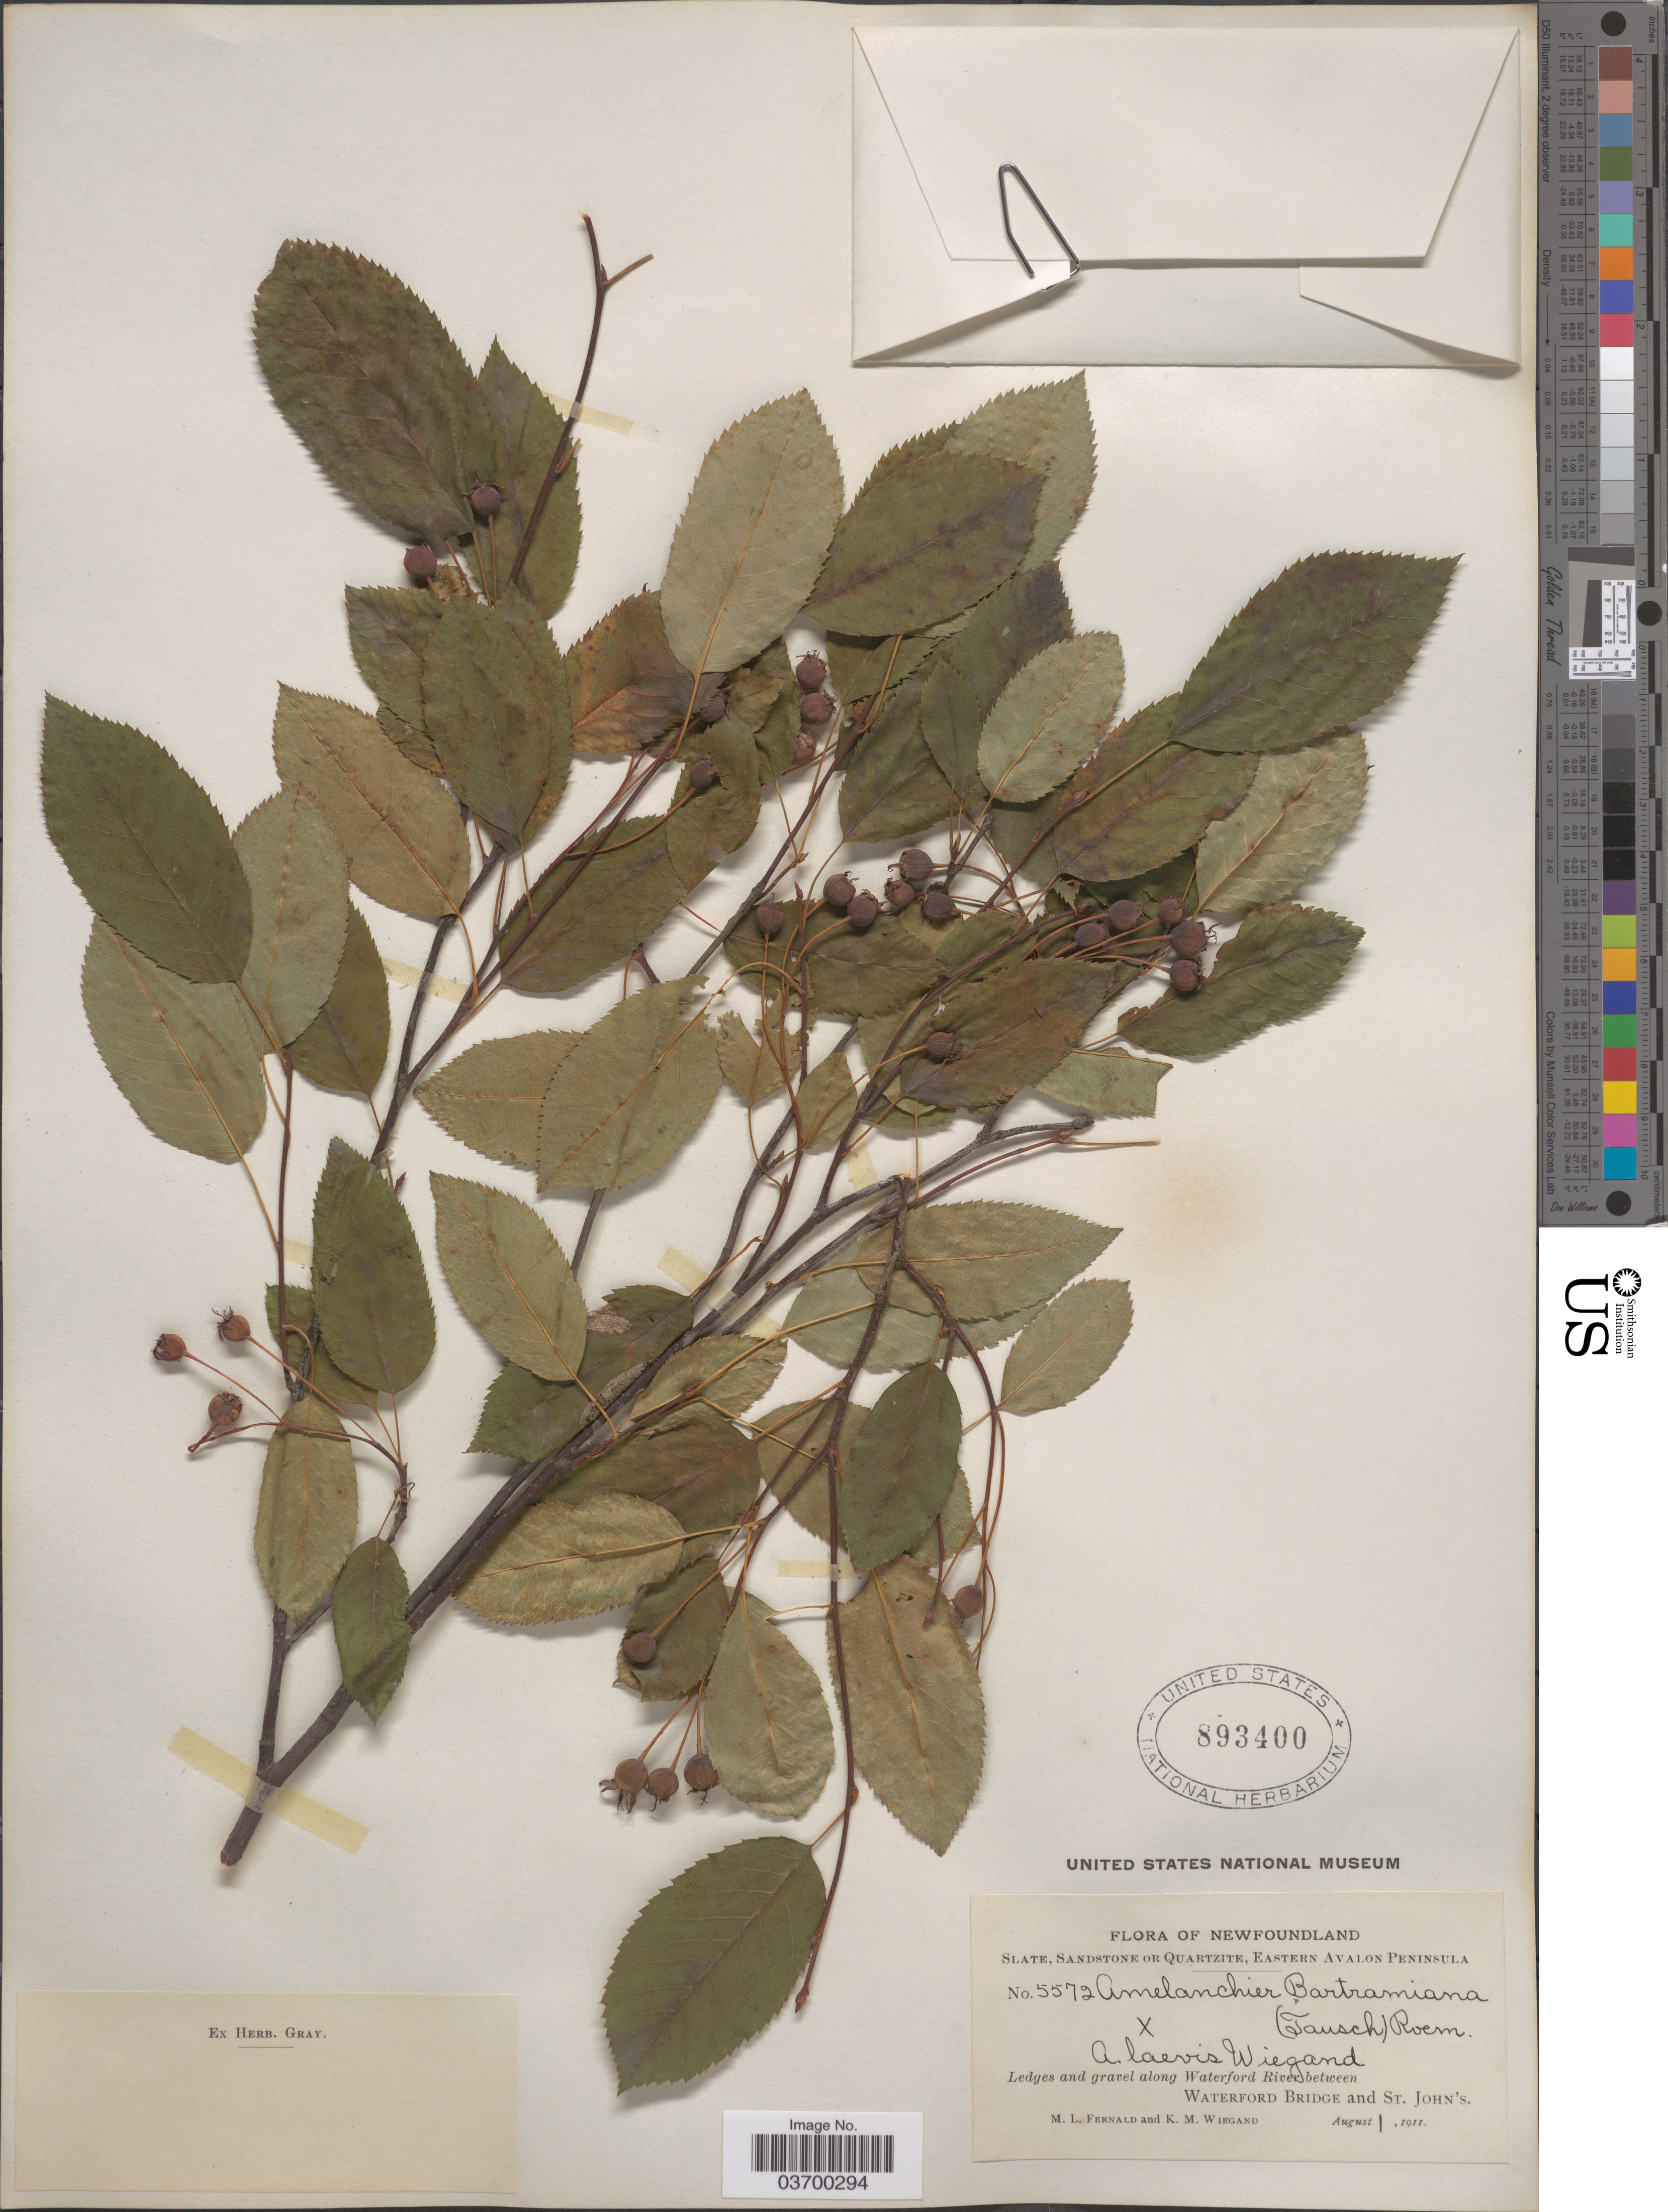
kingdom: Plantae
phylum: Tracheophyta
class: Magnoliopsida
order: Rosales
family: Rosaceae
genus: Amelanchier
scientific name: Amelanchier botryapium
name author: DC.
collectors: M. L. Fernald & K. M. Wiegand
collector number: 5572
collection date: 1911-08-01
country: Canada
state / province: Newfoundland and Labrador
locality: Slate, Sandstone or Quartzite, Eastern Avalon Peninsula. Along Waterford River between Waterford Bridge and St. John's.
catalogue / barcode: US 893400